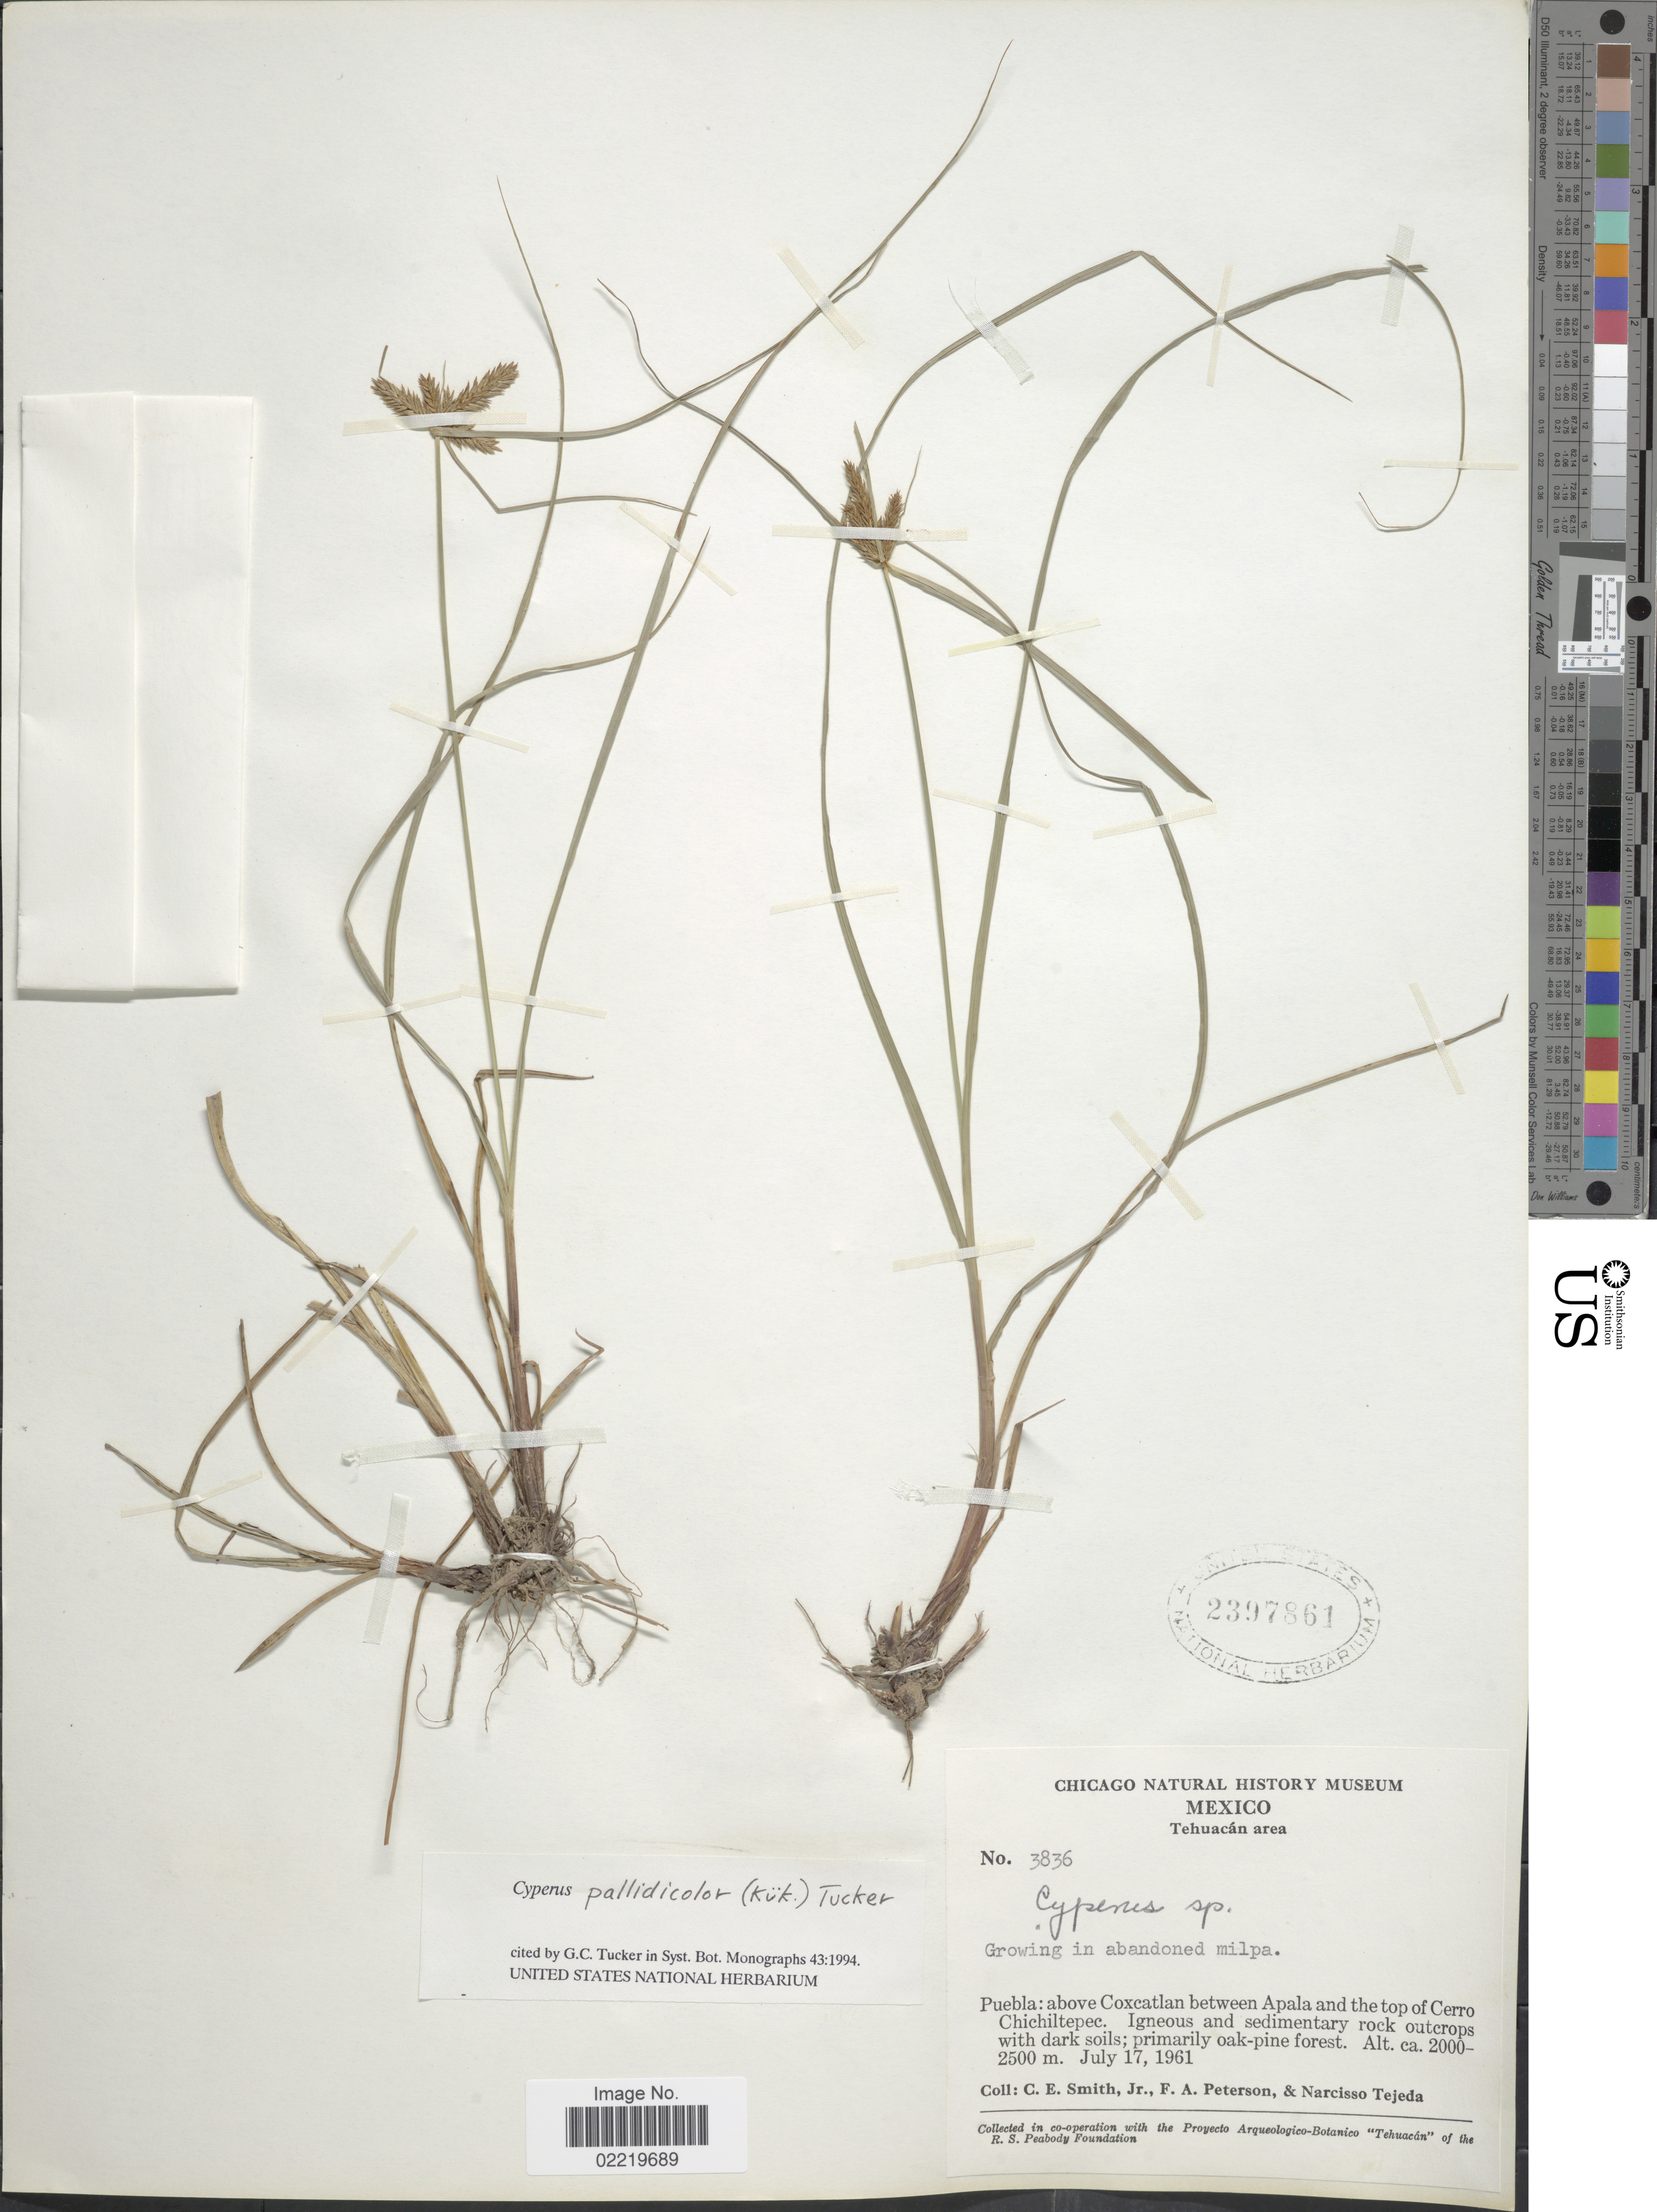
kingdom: Plantae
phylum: Tracheophyta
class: Liliopsida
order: Poales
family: Cyperaceae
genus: Cyperus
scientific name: Cyperus pallidicolor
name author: (Kük.) G.C. Tucker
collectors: C. E. Smith Jr., F. A. Peterson & N. Tejeda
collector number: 3836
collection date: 1961-07-17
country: Mexico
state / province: Puebla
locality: Tehuacán area, above Coxcatlan between Apala and the top of Cerro Chichiltepec. Igneous and sedimentary rock outcrops with dark soils; primaruly oak-pine forest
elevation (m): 2000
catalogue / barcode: US 2397861